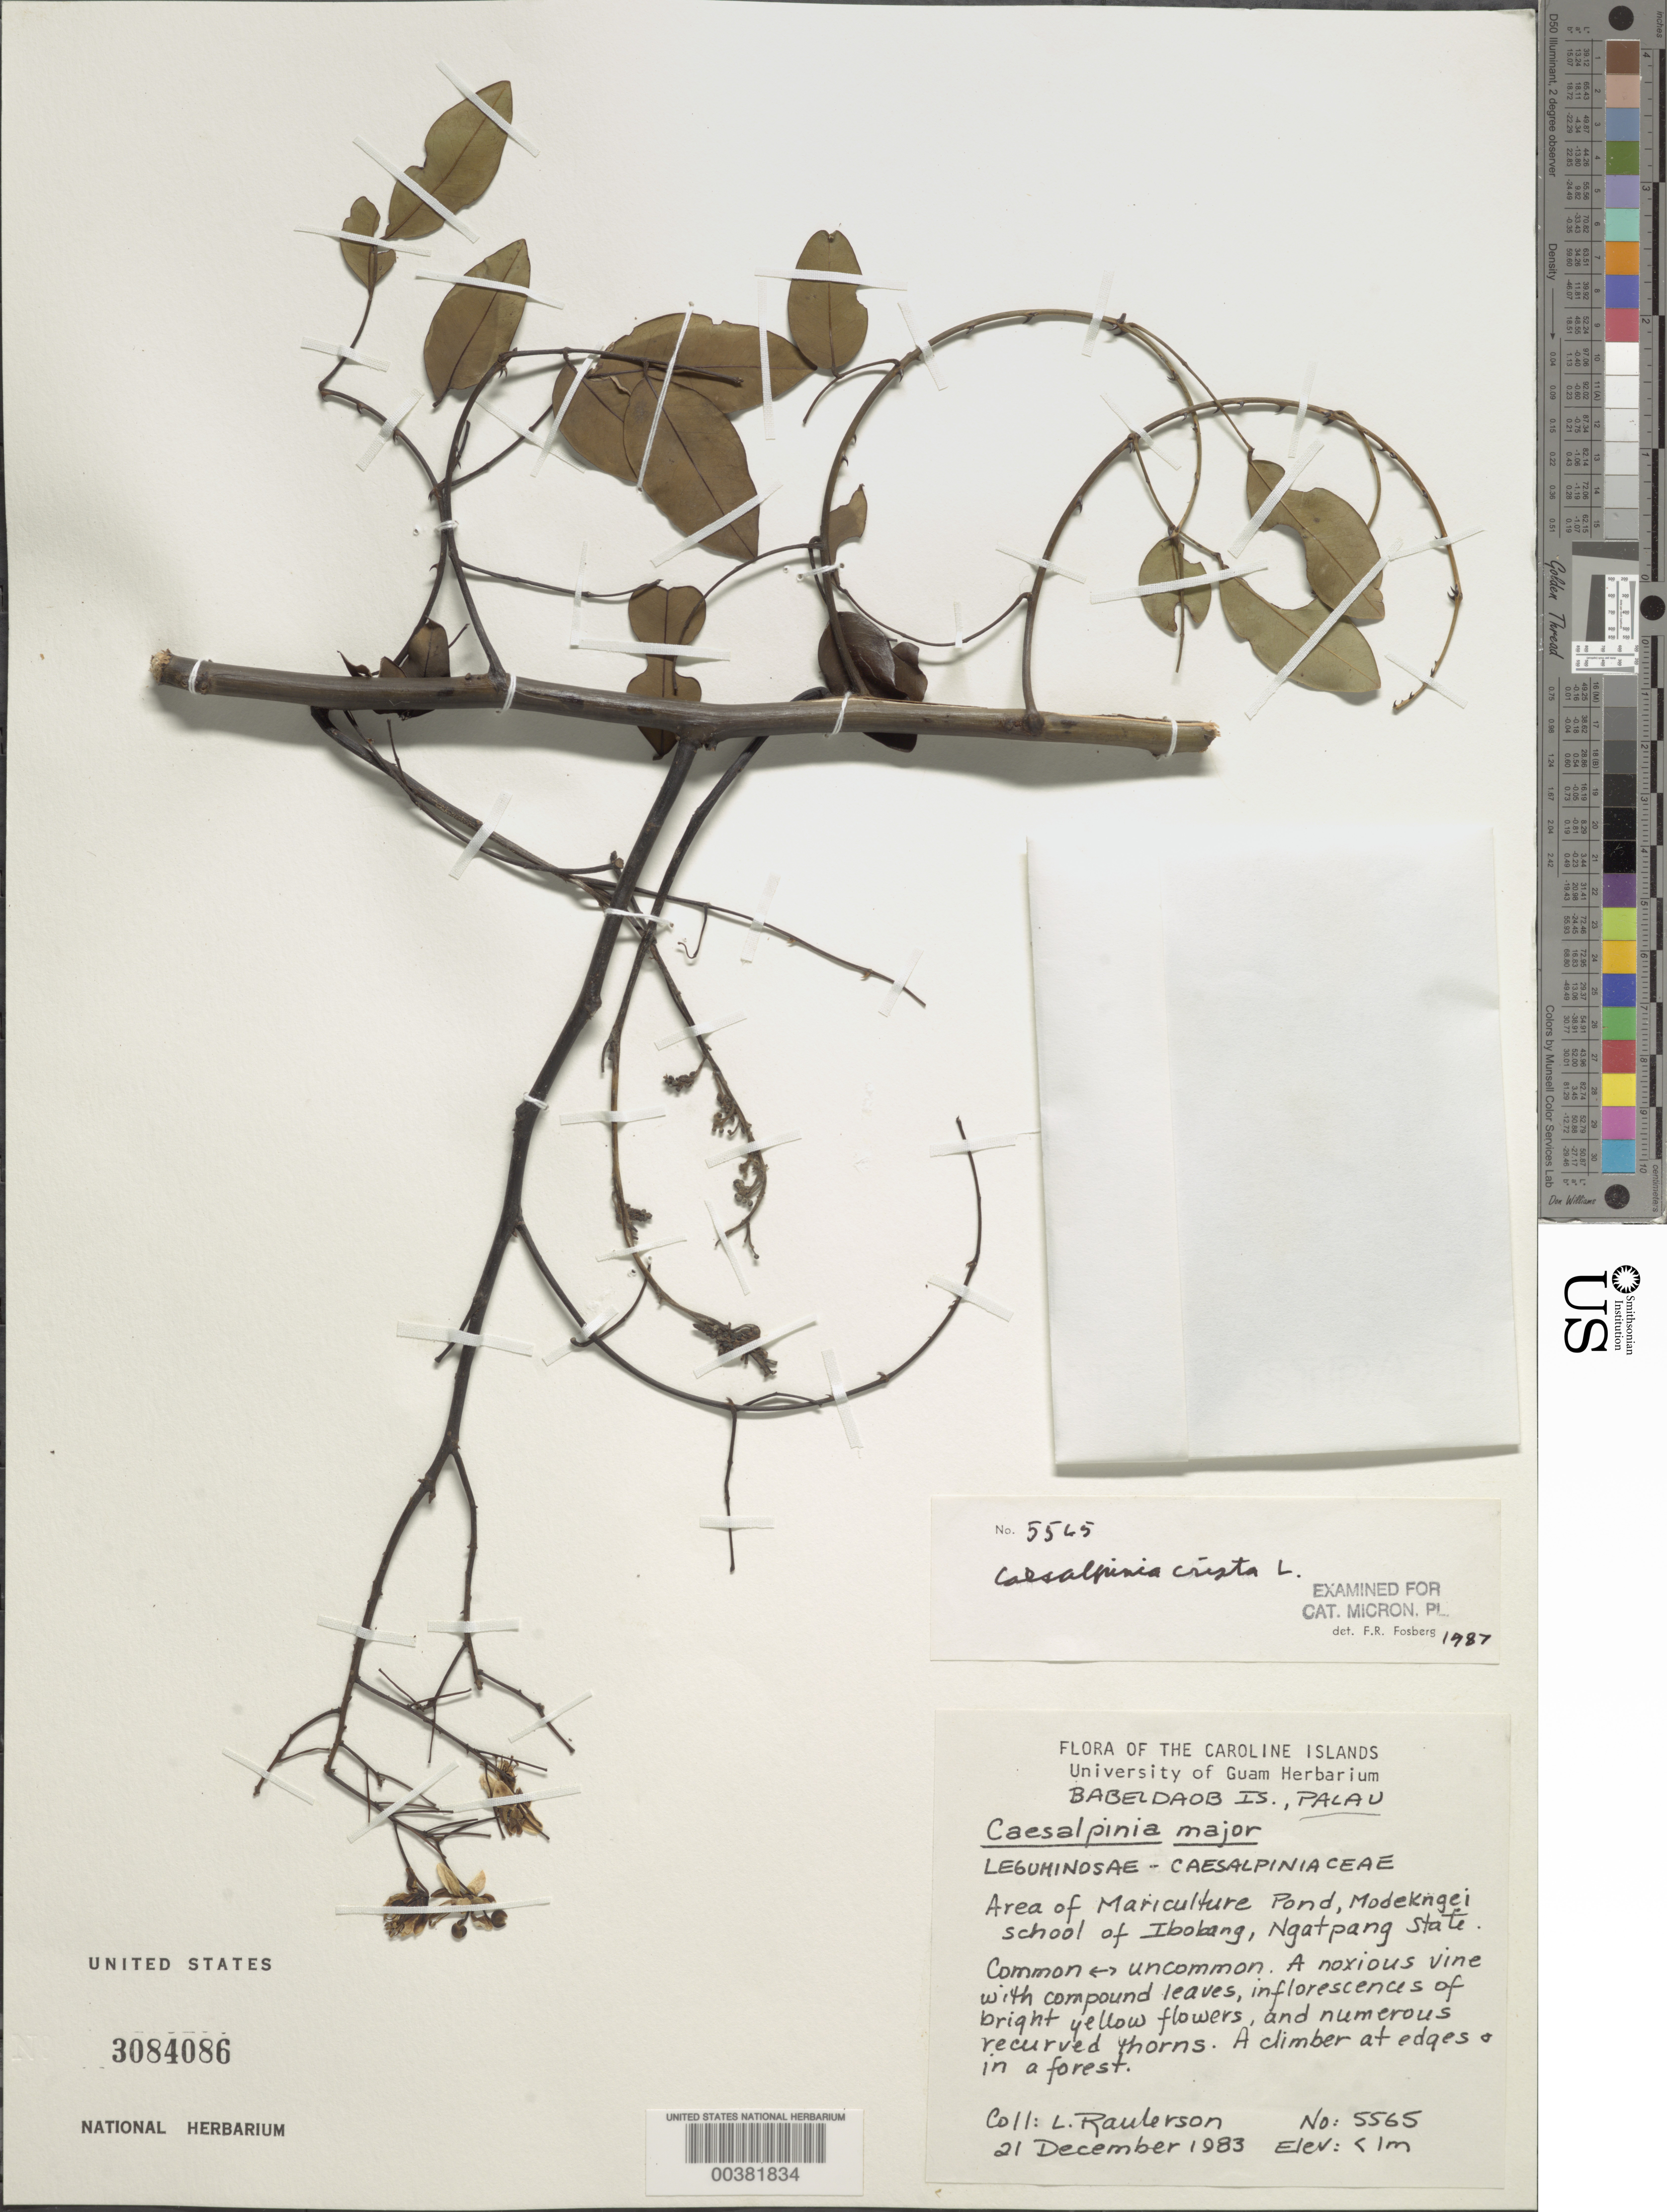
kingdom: Plantae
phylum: Tracheophyta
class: Magnoliopsida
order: Fabales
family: Fabaceae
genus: Ticanto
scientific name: Ticanto crista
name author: (L.) R. Clark & Gagnon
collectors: L. Raulerson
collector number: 5565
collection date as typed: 21 Dec 1983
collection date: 1983-12-21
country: Palau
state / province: Ngatpang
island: Babeldaob [Babelthuap]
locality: Area of mariculture pond, modekngei school of ibolang, ngatpang state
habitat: At edges in a foest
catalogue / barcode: US 3084086